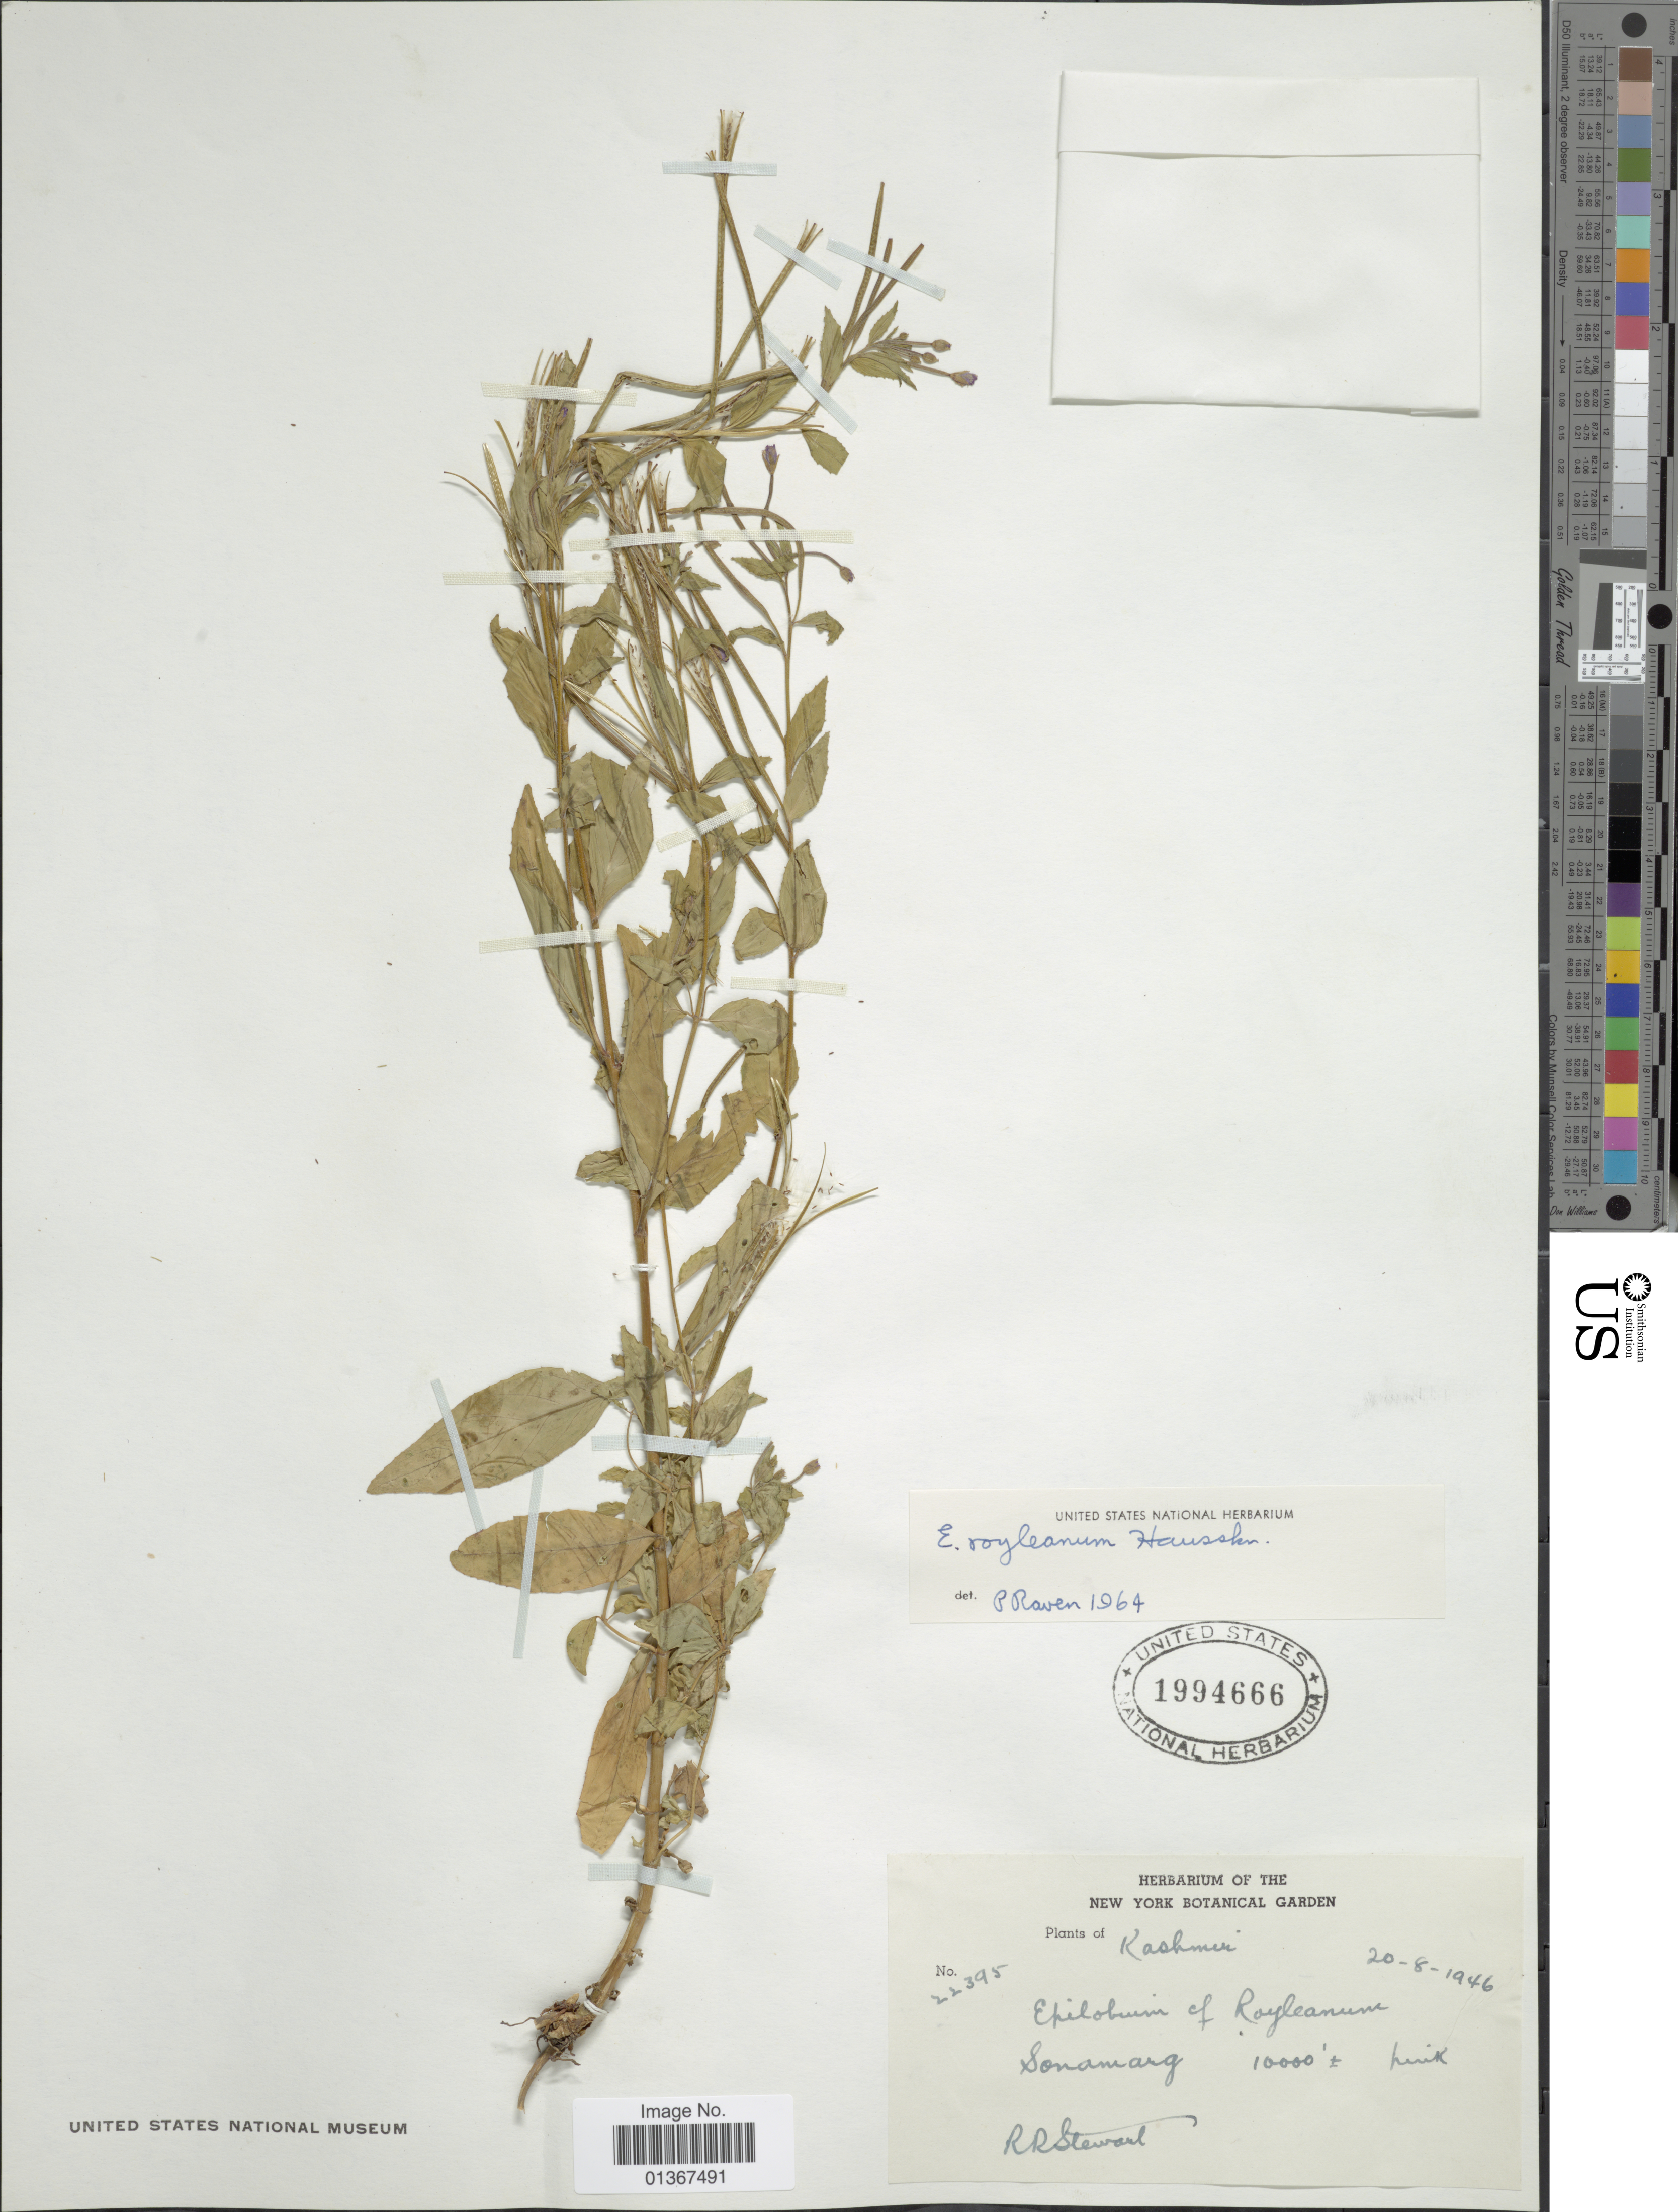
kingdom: Plantae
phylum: Tracheophyta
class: Magnoliopsida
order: Myrtales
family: Onagraceae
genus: Epilobium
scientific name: Epilobium royleanum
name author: Hausskn.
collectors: R. R. Stewart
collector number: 22395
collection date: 1946-08-20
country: India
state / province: Jammu and Kashmir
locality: Sonamarg.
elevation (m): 3048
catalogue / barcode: US 1994666